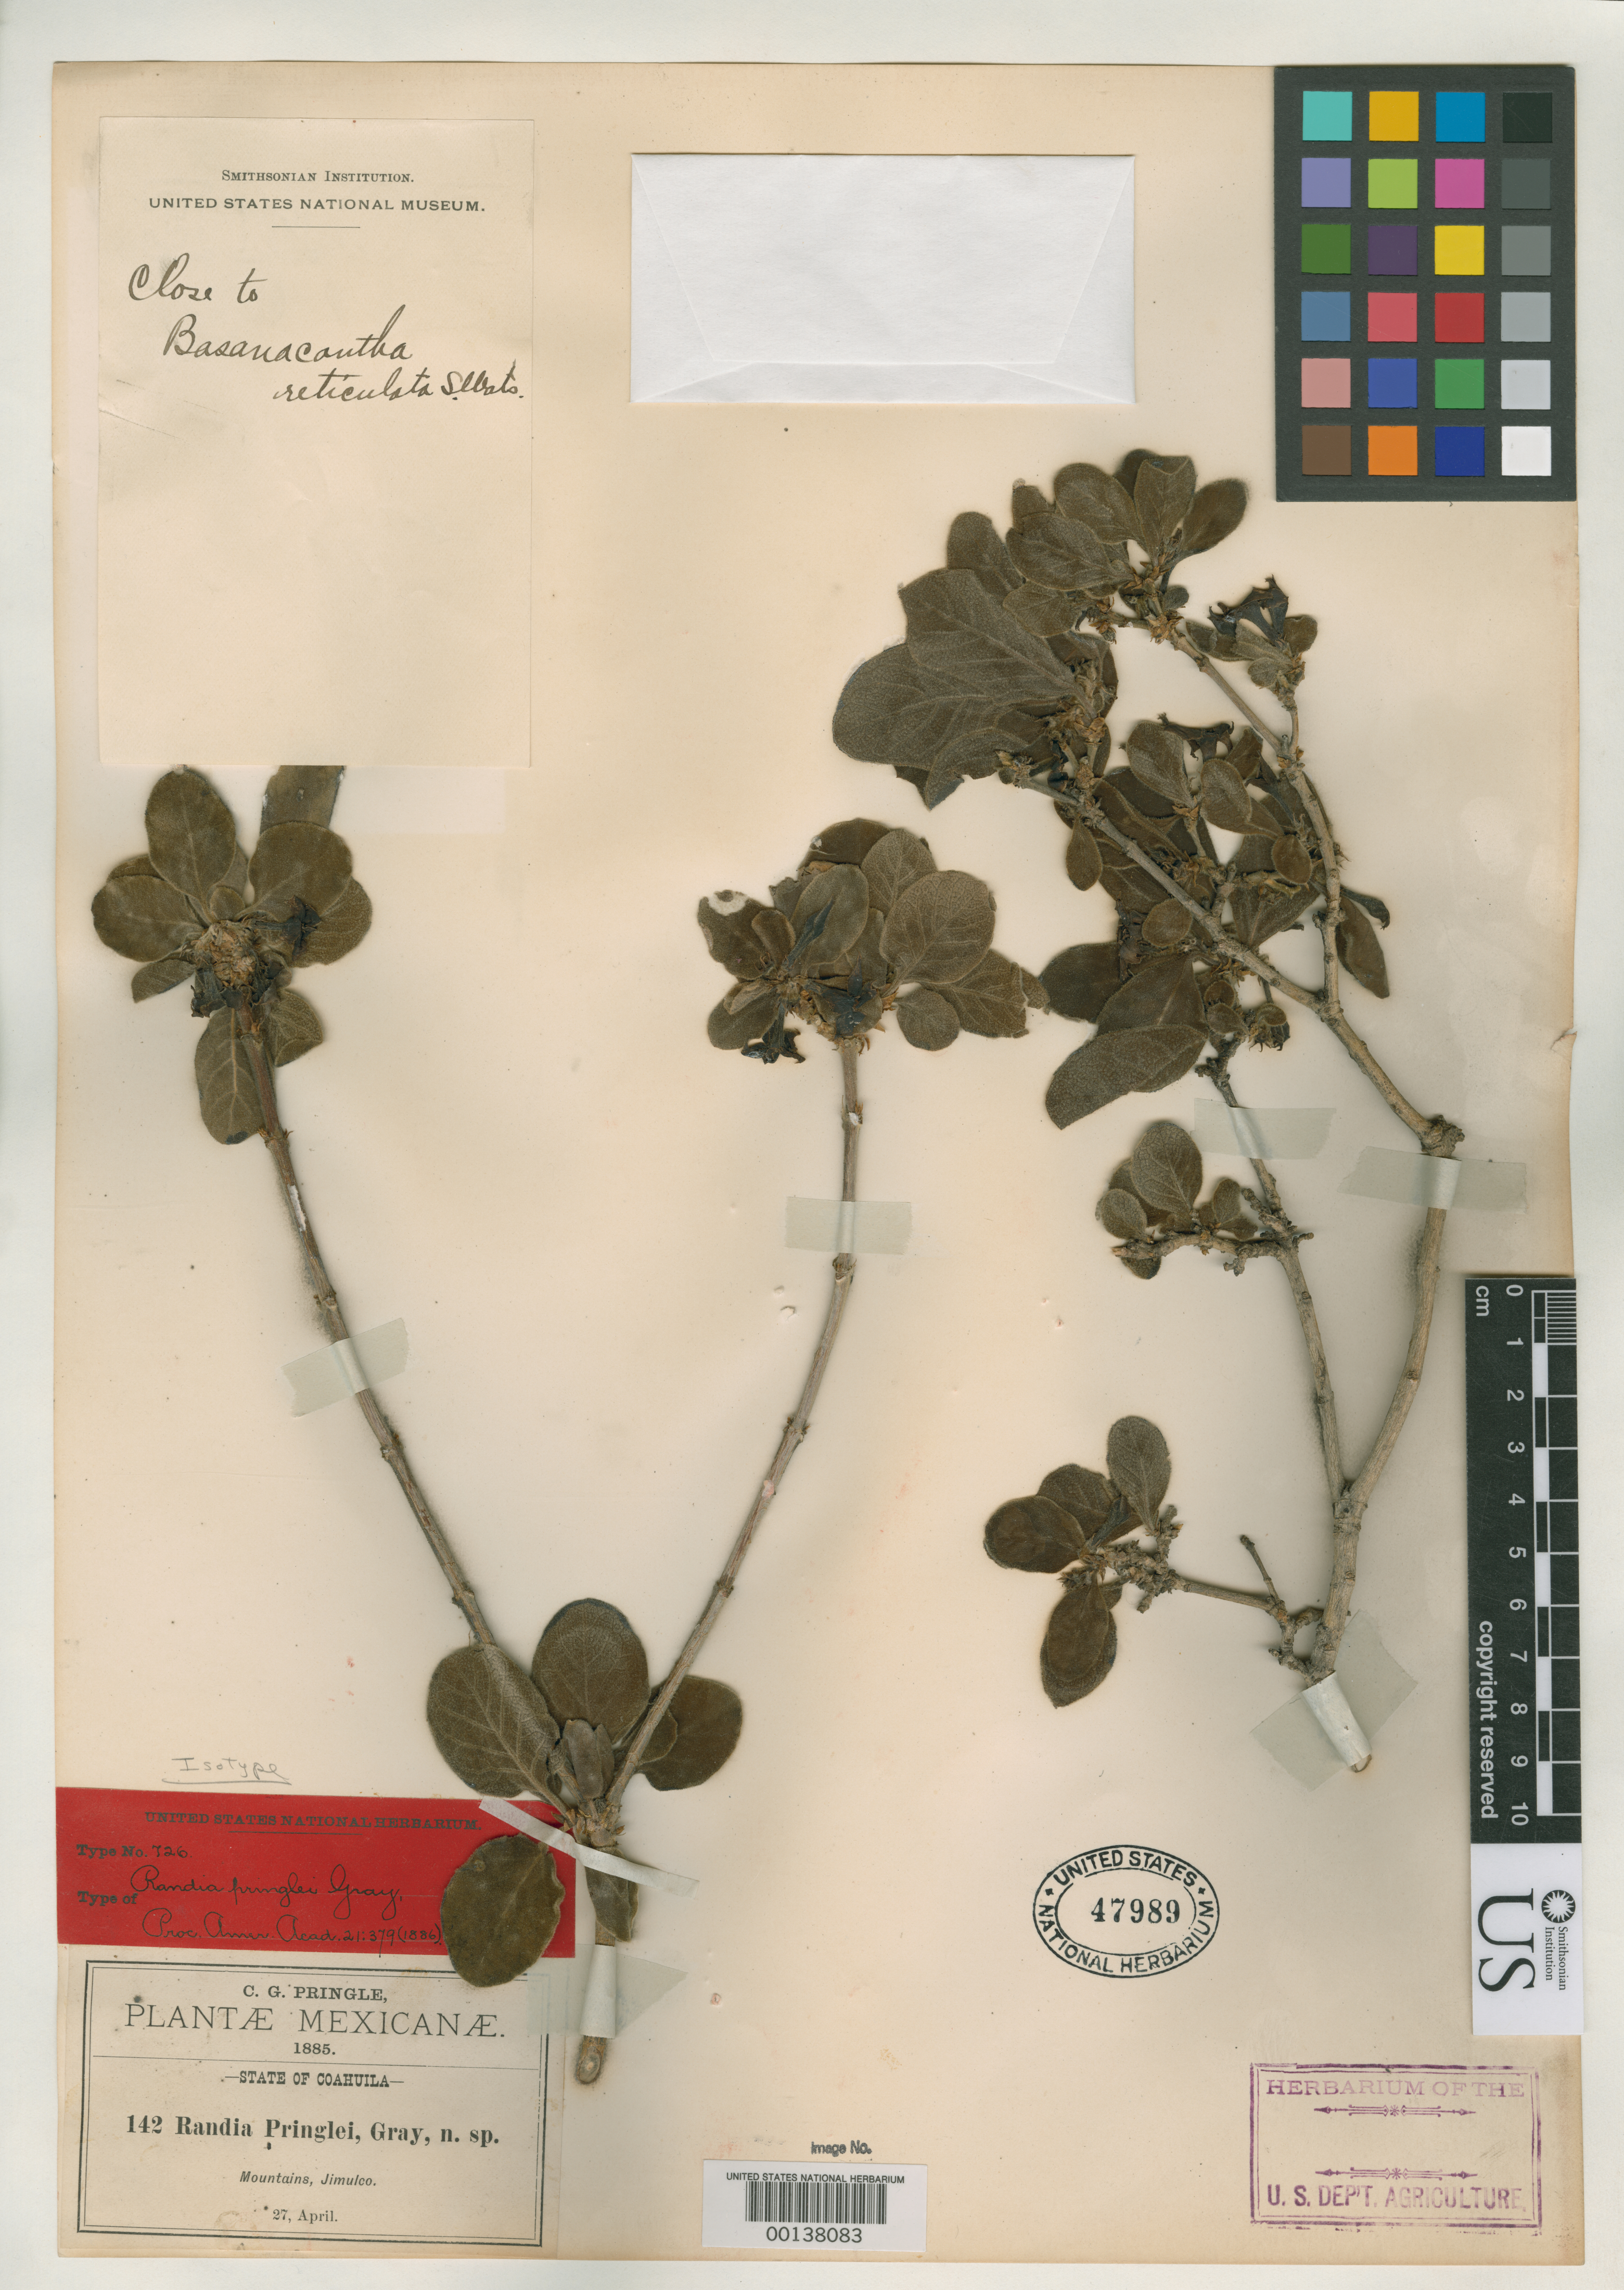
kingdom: Plantae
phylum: Tracheophyta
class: Magnoliopsida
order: Gentianales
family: Rubiaceae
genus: Randia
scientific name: Randia pringlei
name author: A. Gray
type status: Isotype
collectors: C. G. Pringle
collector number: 142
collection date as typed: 27 Apr 1885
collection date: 1885-04-27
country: Mexico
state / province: Coahuila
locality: Canyons of mountains near Jimulco.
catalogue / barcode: US 47989